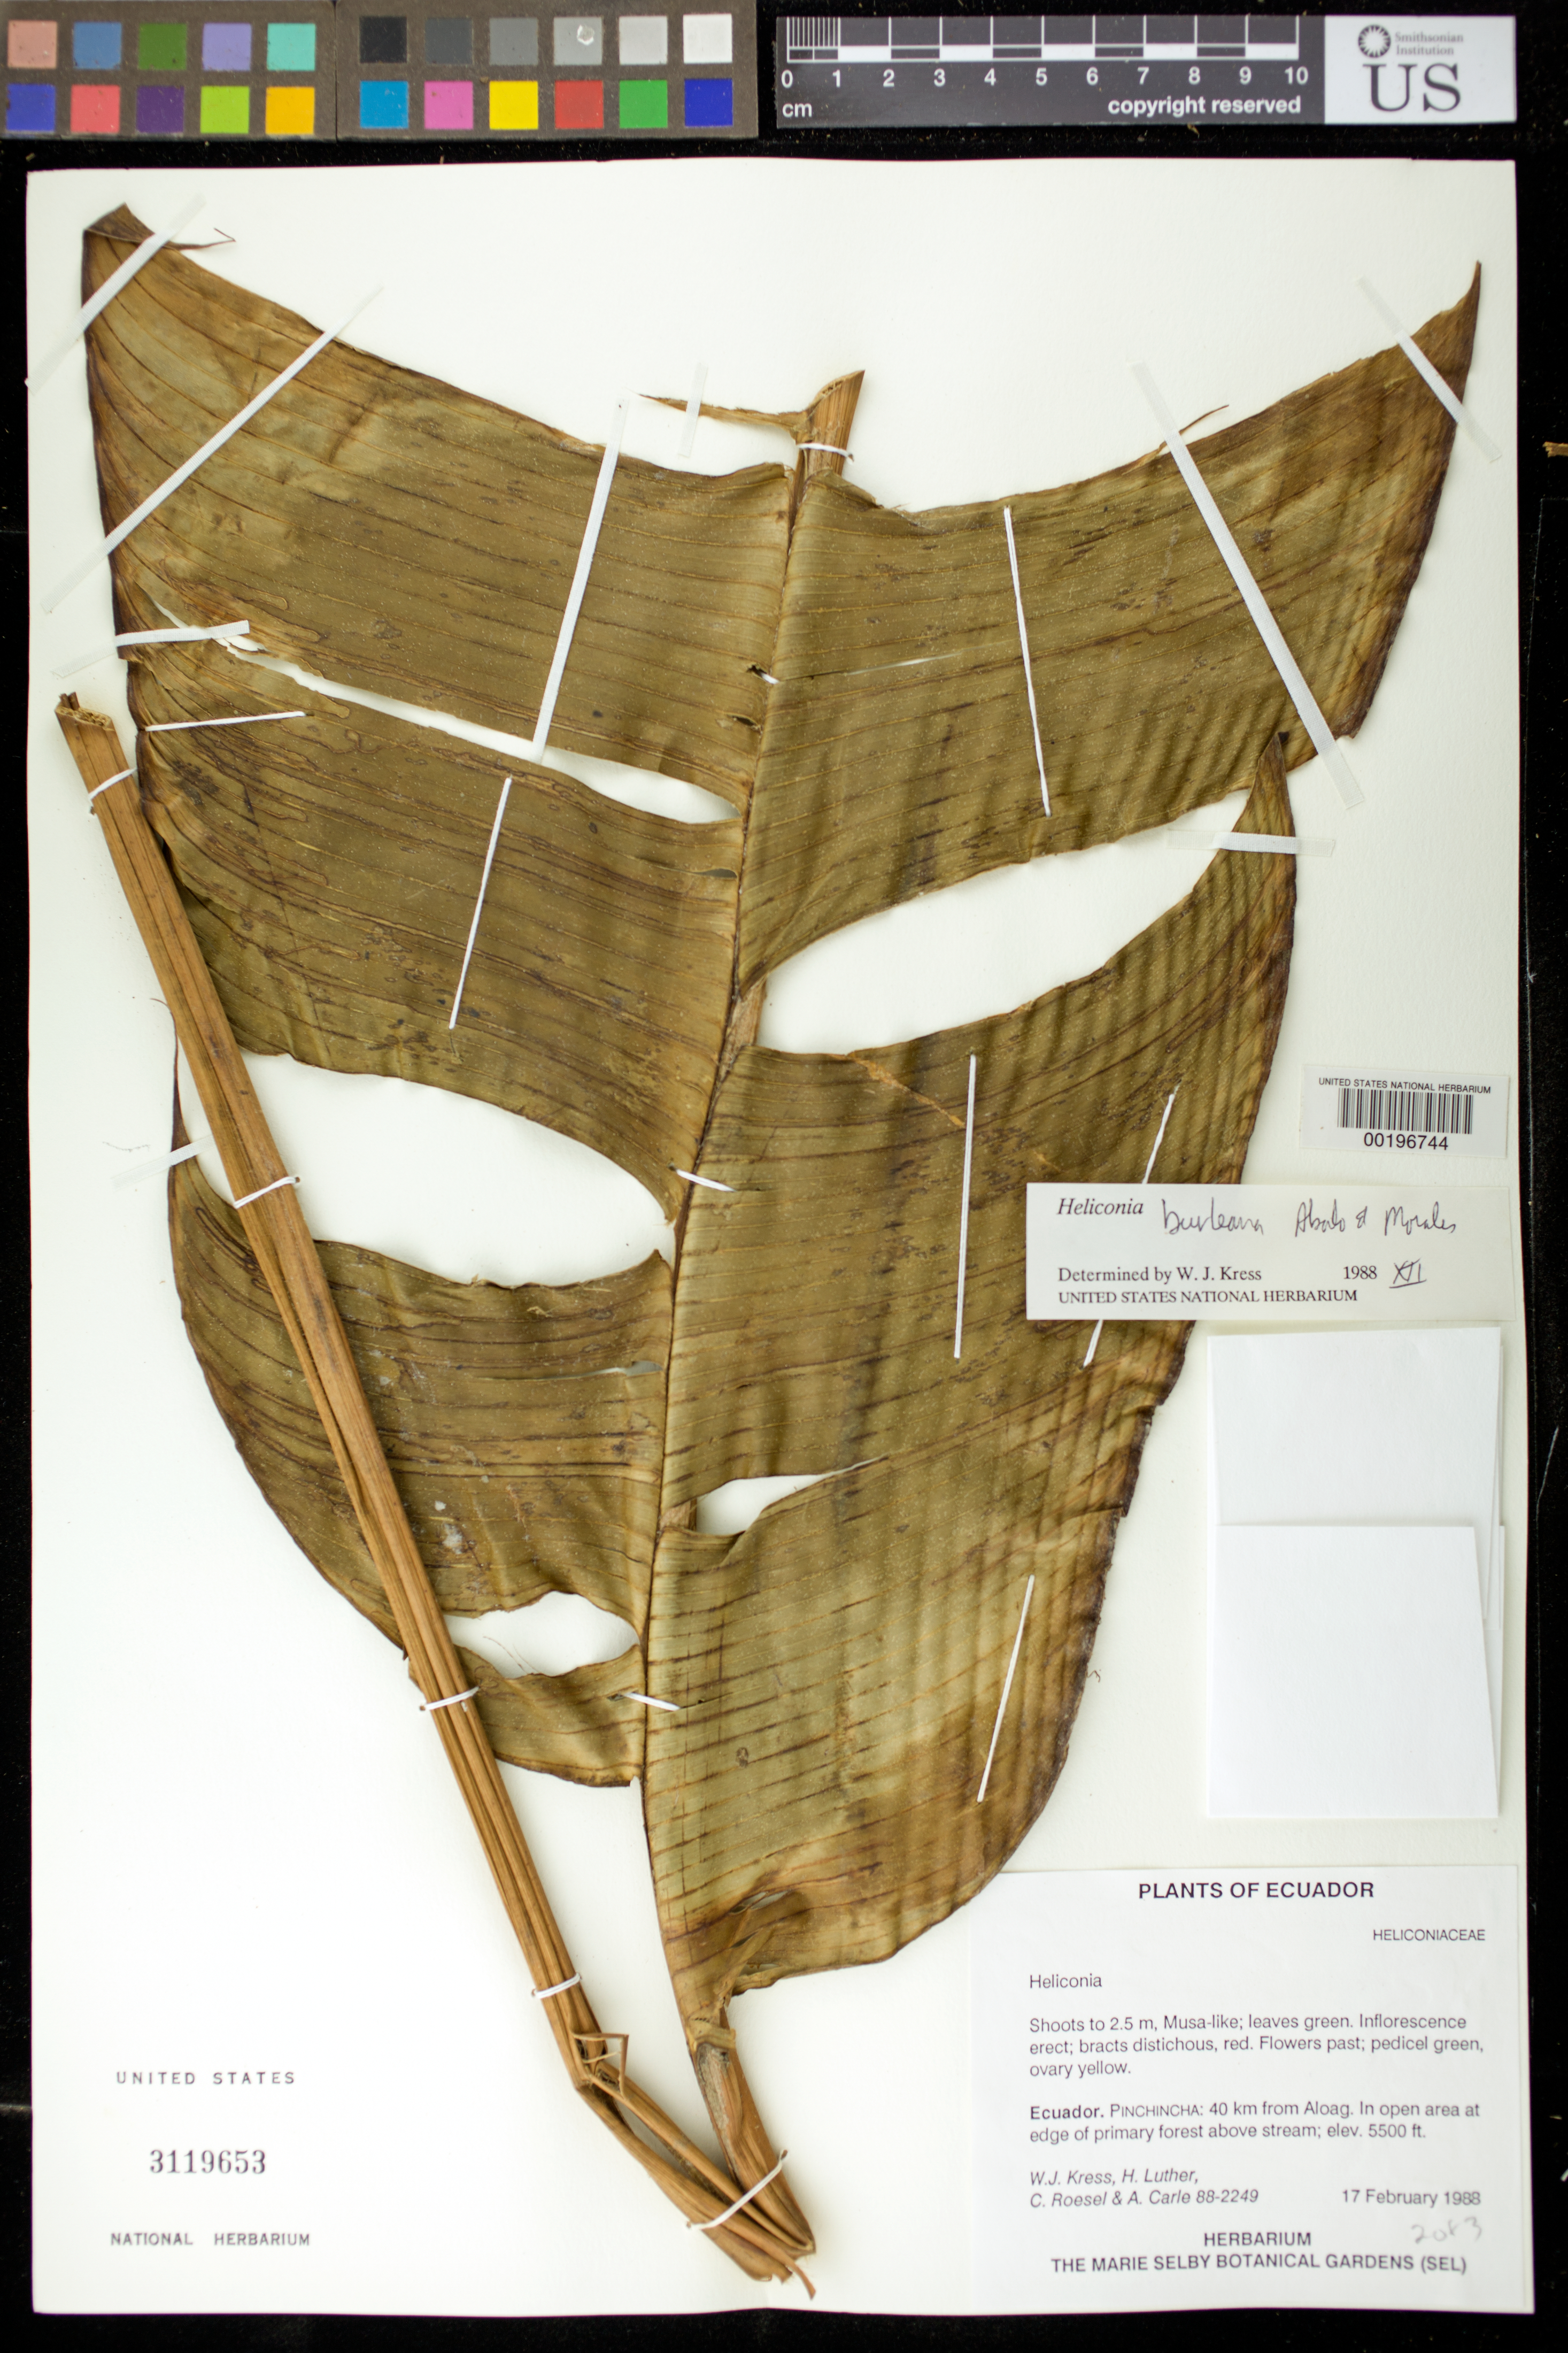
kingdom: Plantae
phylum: Tracheophyta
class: Liliopsida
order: Zingiberales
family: Heliconiaceae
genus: Heliconia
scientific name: Heliconia burleana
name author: Abalo & G. Morales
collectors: W. J. Kress, Harry E. Luther, C. S. Roesel & A. Carle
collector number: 88-2249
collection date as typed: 17 Feb 1988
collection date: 1988-02-17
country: Ecuador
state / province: Pichincha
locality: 40 km from aloag, in open area at edge of primary forest above stream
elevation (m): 1676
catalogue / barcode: US 3119653